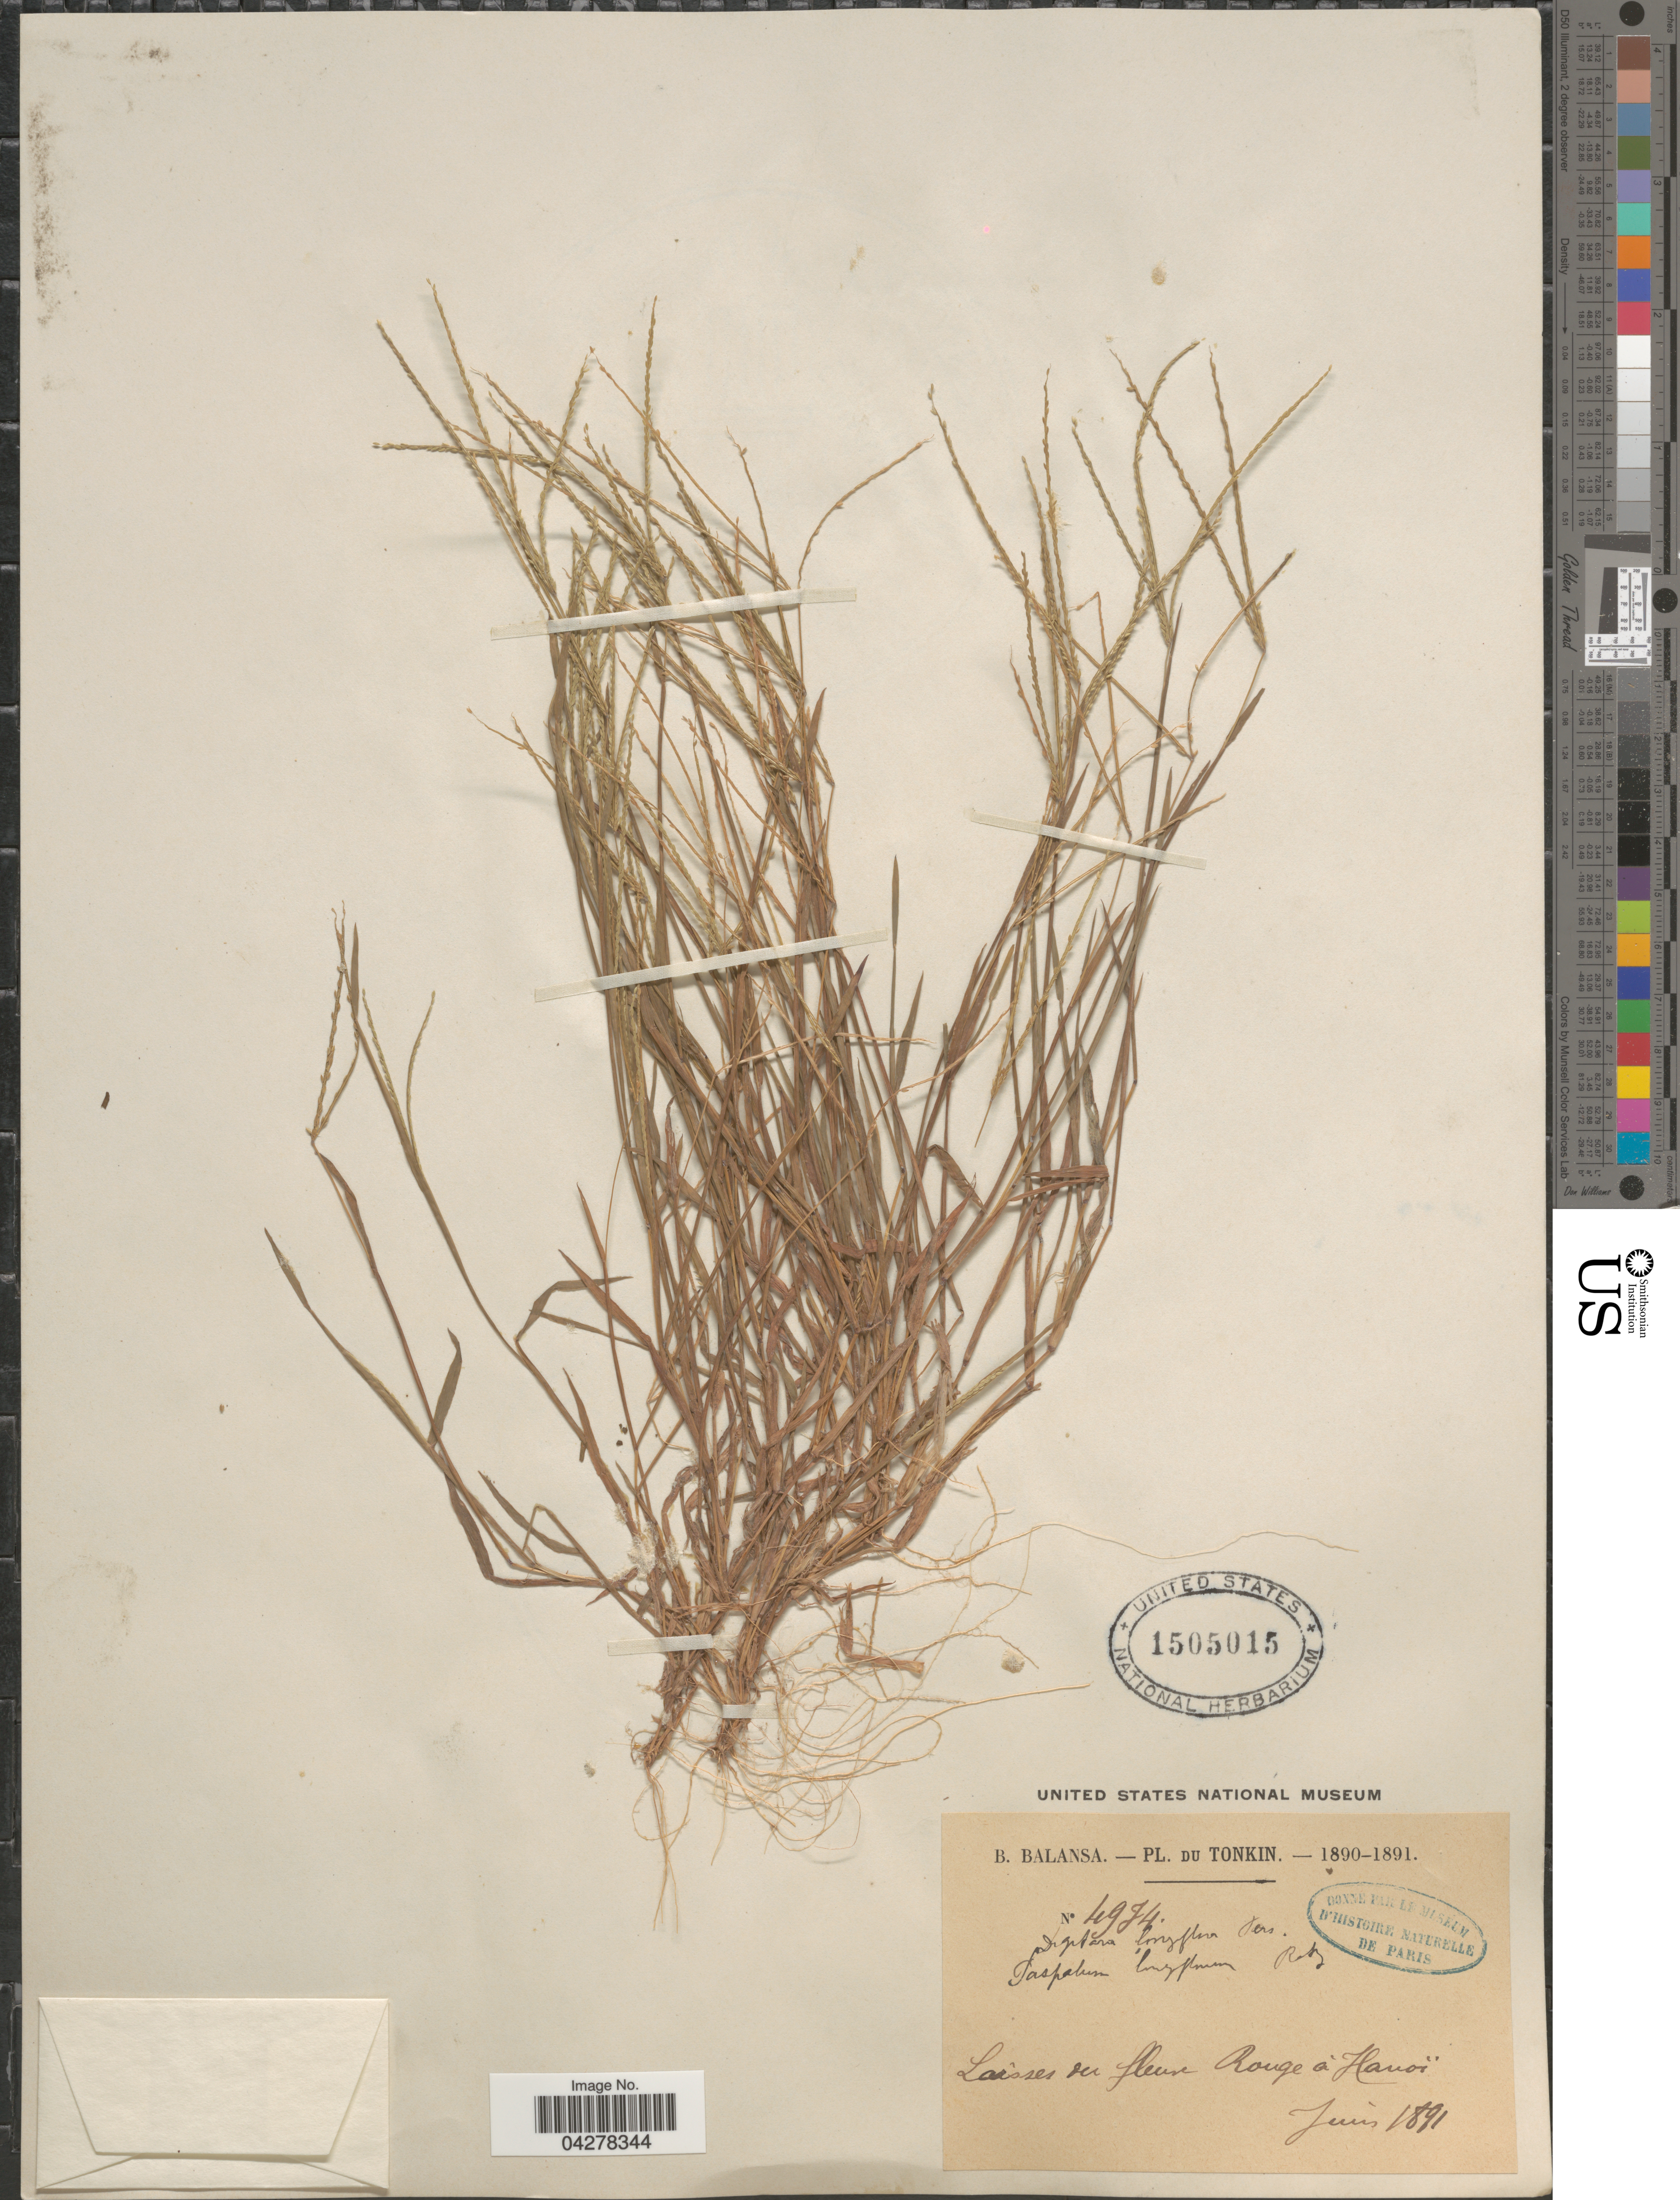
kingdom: Plantae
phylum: Tracheophyta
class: Liliopsida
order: Poales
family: Poaceae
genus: Digitaria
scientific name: Digitaria longiflora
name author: (Retz.) Pers.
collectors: B. Balansa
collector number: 4974*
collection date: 1891-06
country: Vietnam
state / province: Ha Noi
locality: Tonkin. Laisses du fleure Rouge à Hanoï.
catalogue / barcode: US 1505015